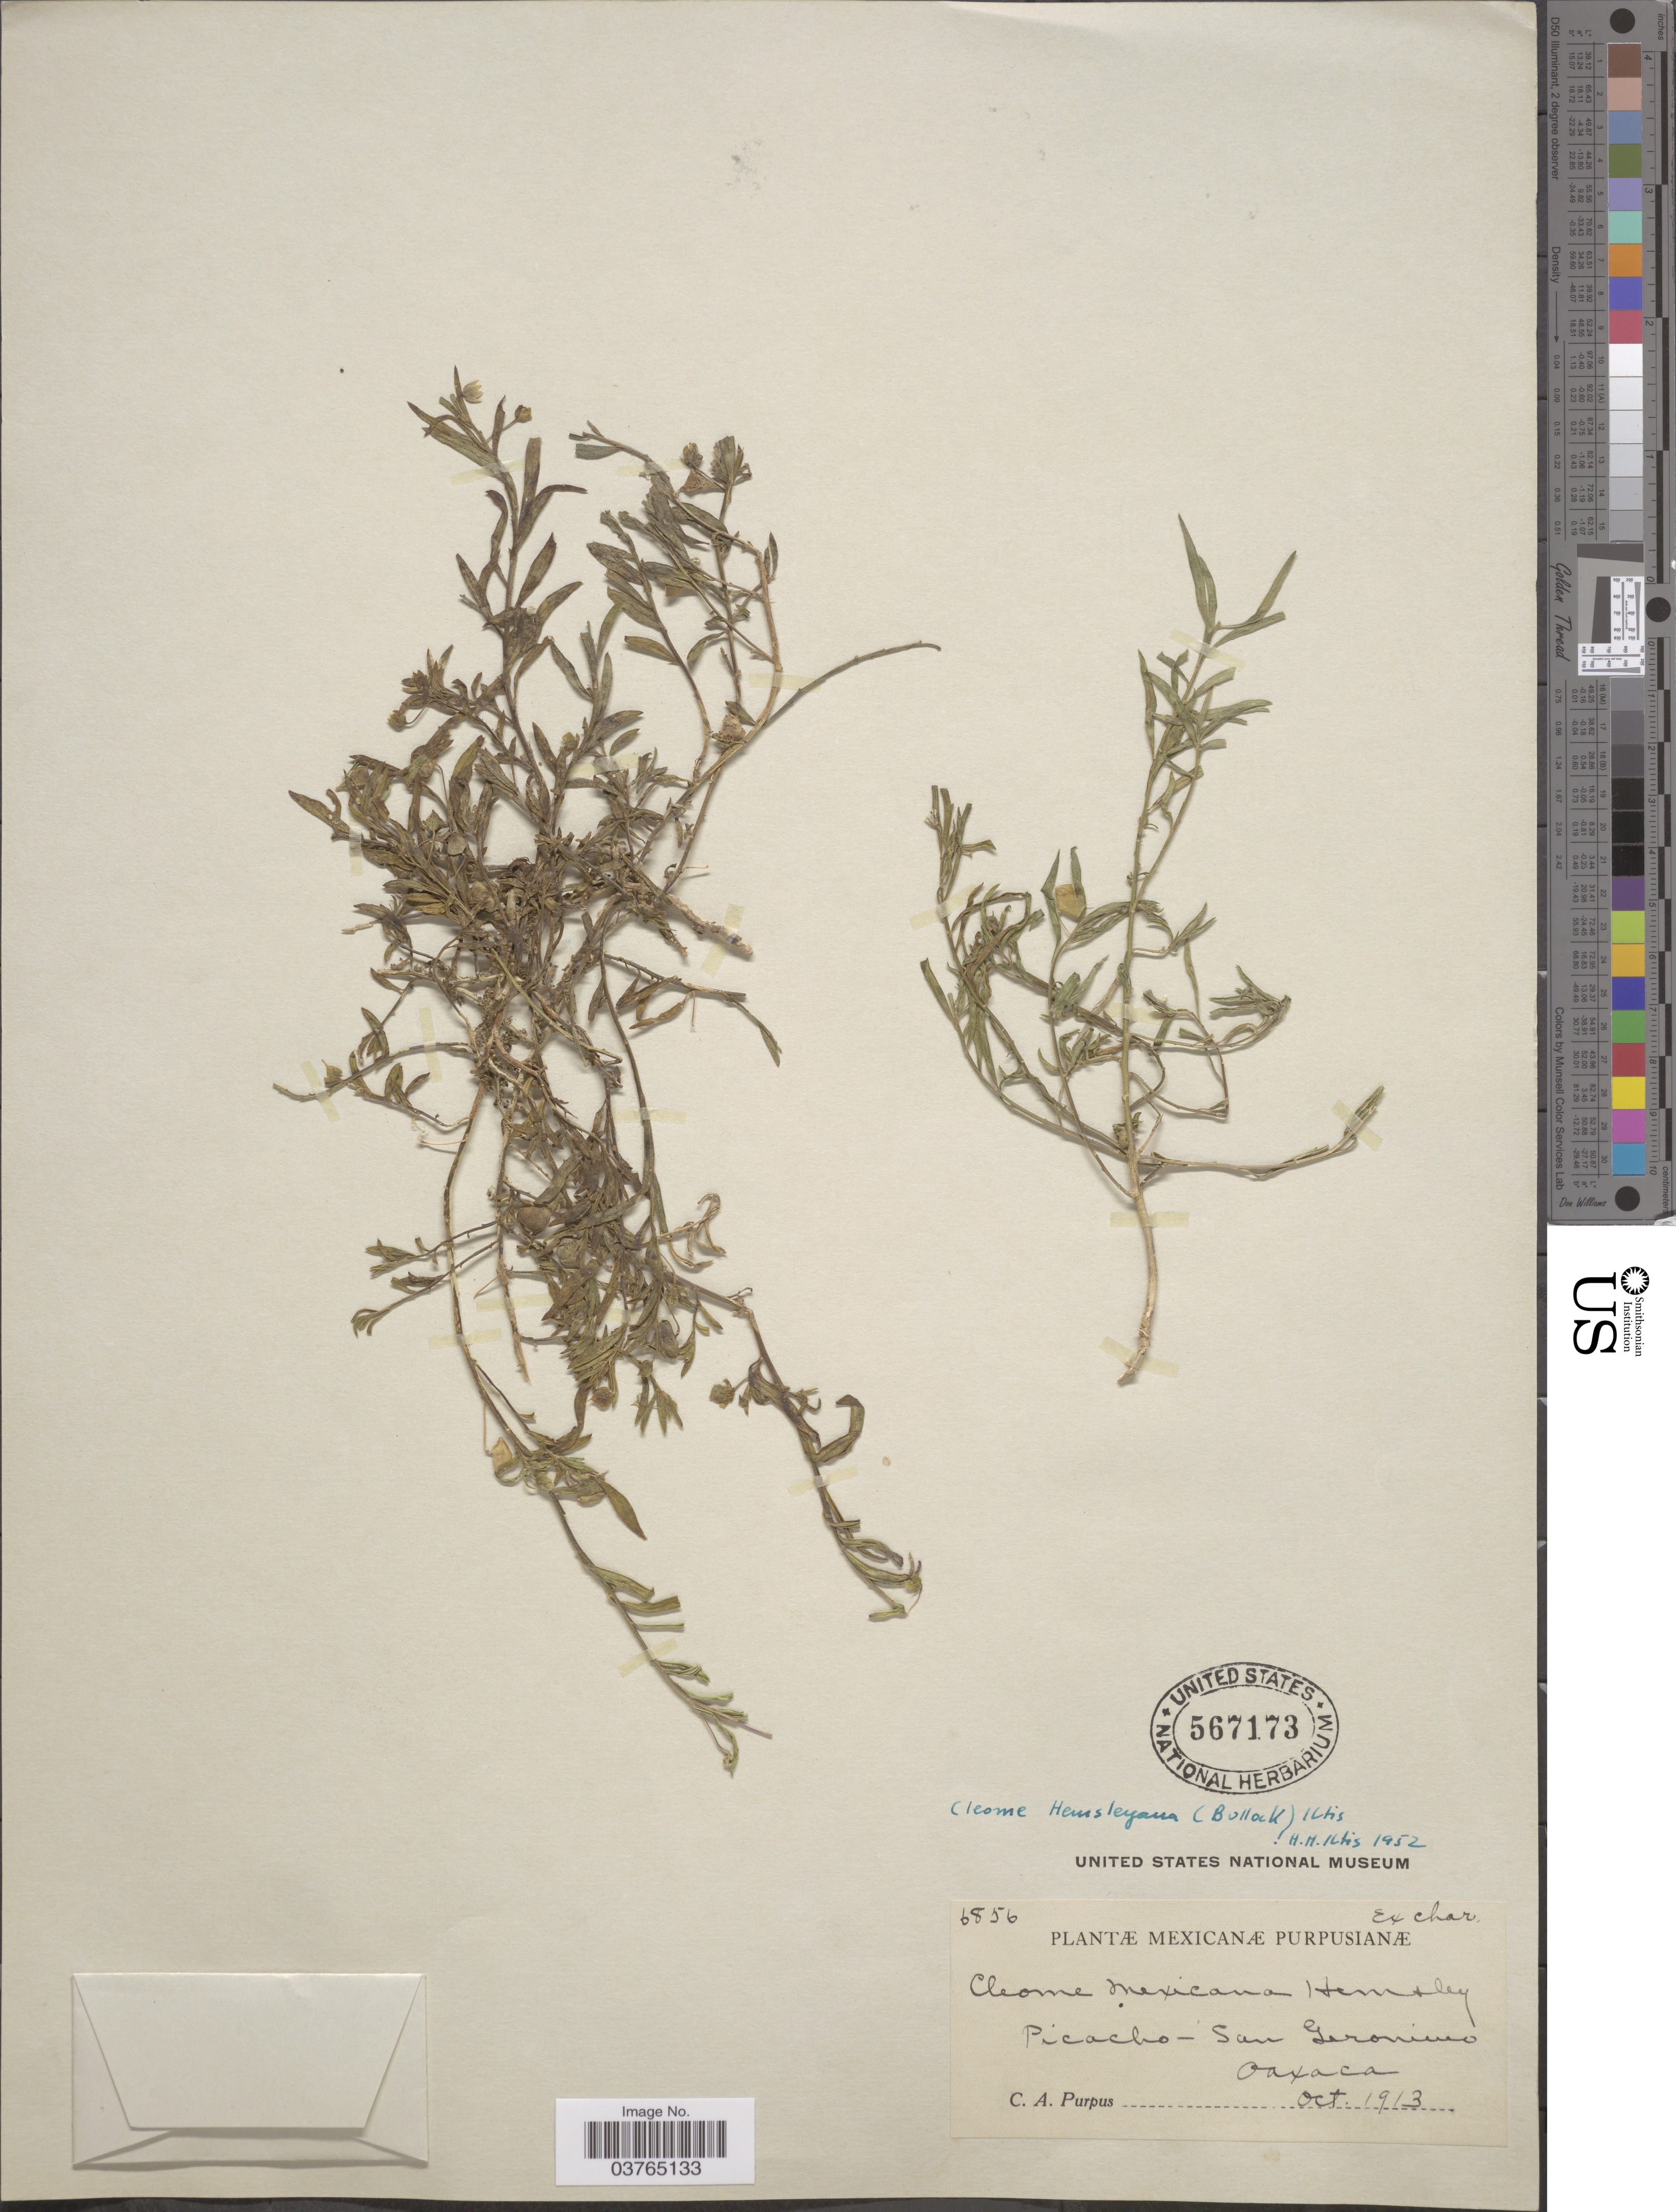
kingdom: Plantae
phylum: Tracheophyta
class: Magnoliopsida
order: Brassicales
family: Cleomaceae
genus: Physostemon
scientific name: Physostemon hemsleyanus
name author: (Bullock) R.C. Foster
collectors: C. A. Purpus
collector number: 6856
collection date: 1913-10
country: Mexico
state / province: Oaxaca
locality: Picacho - San Geronimo.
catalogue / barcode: US 567173